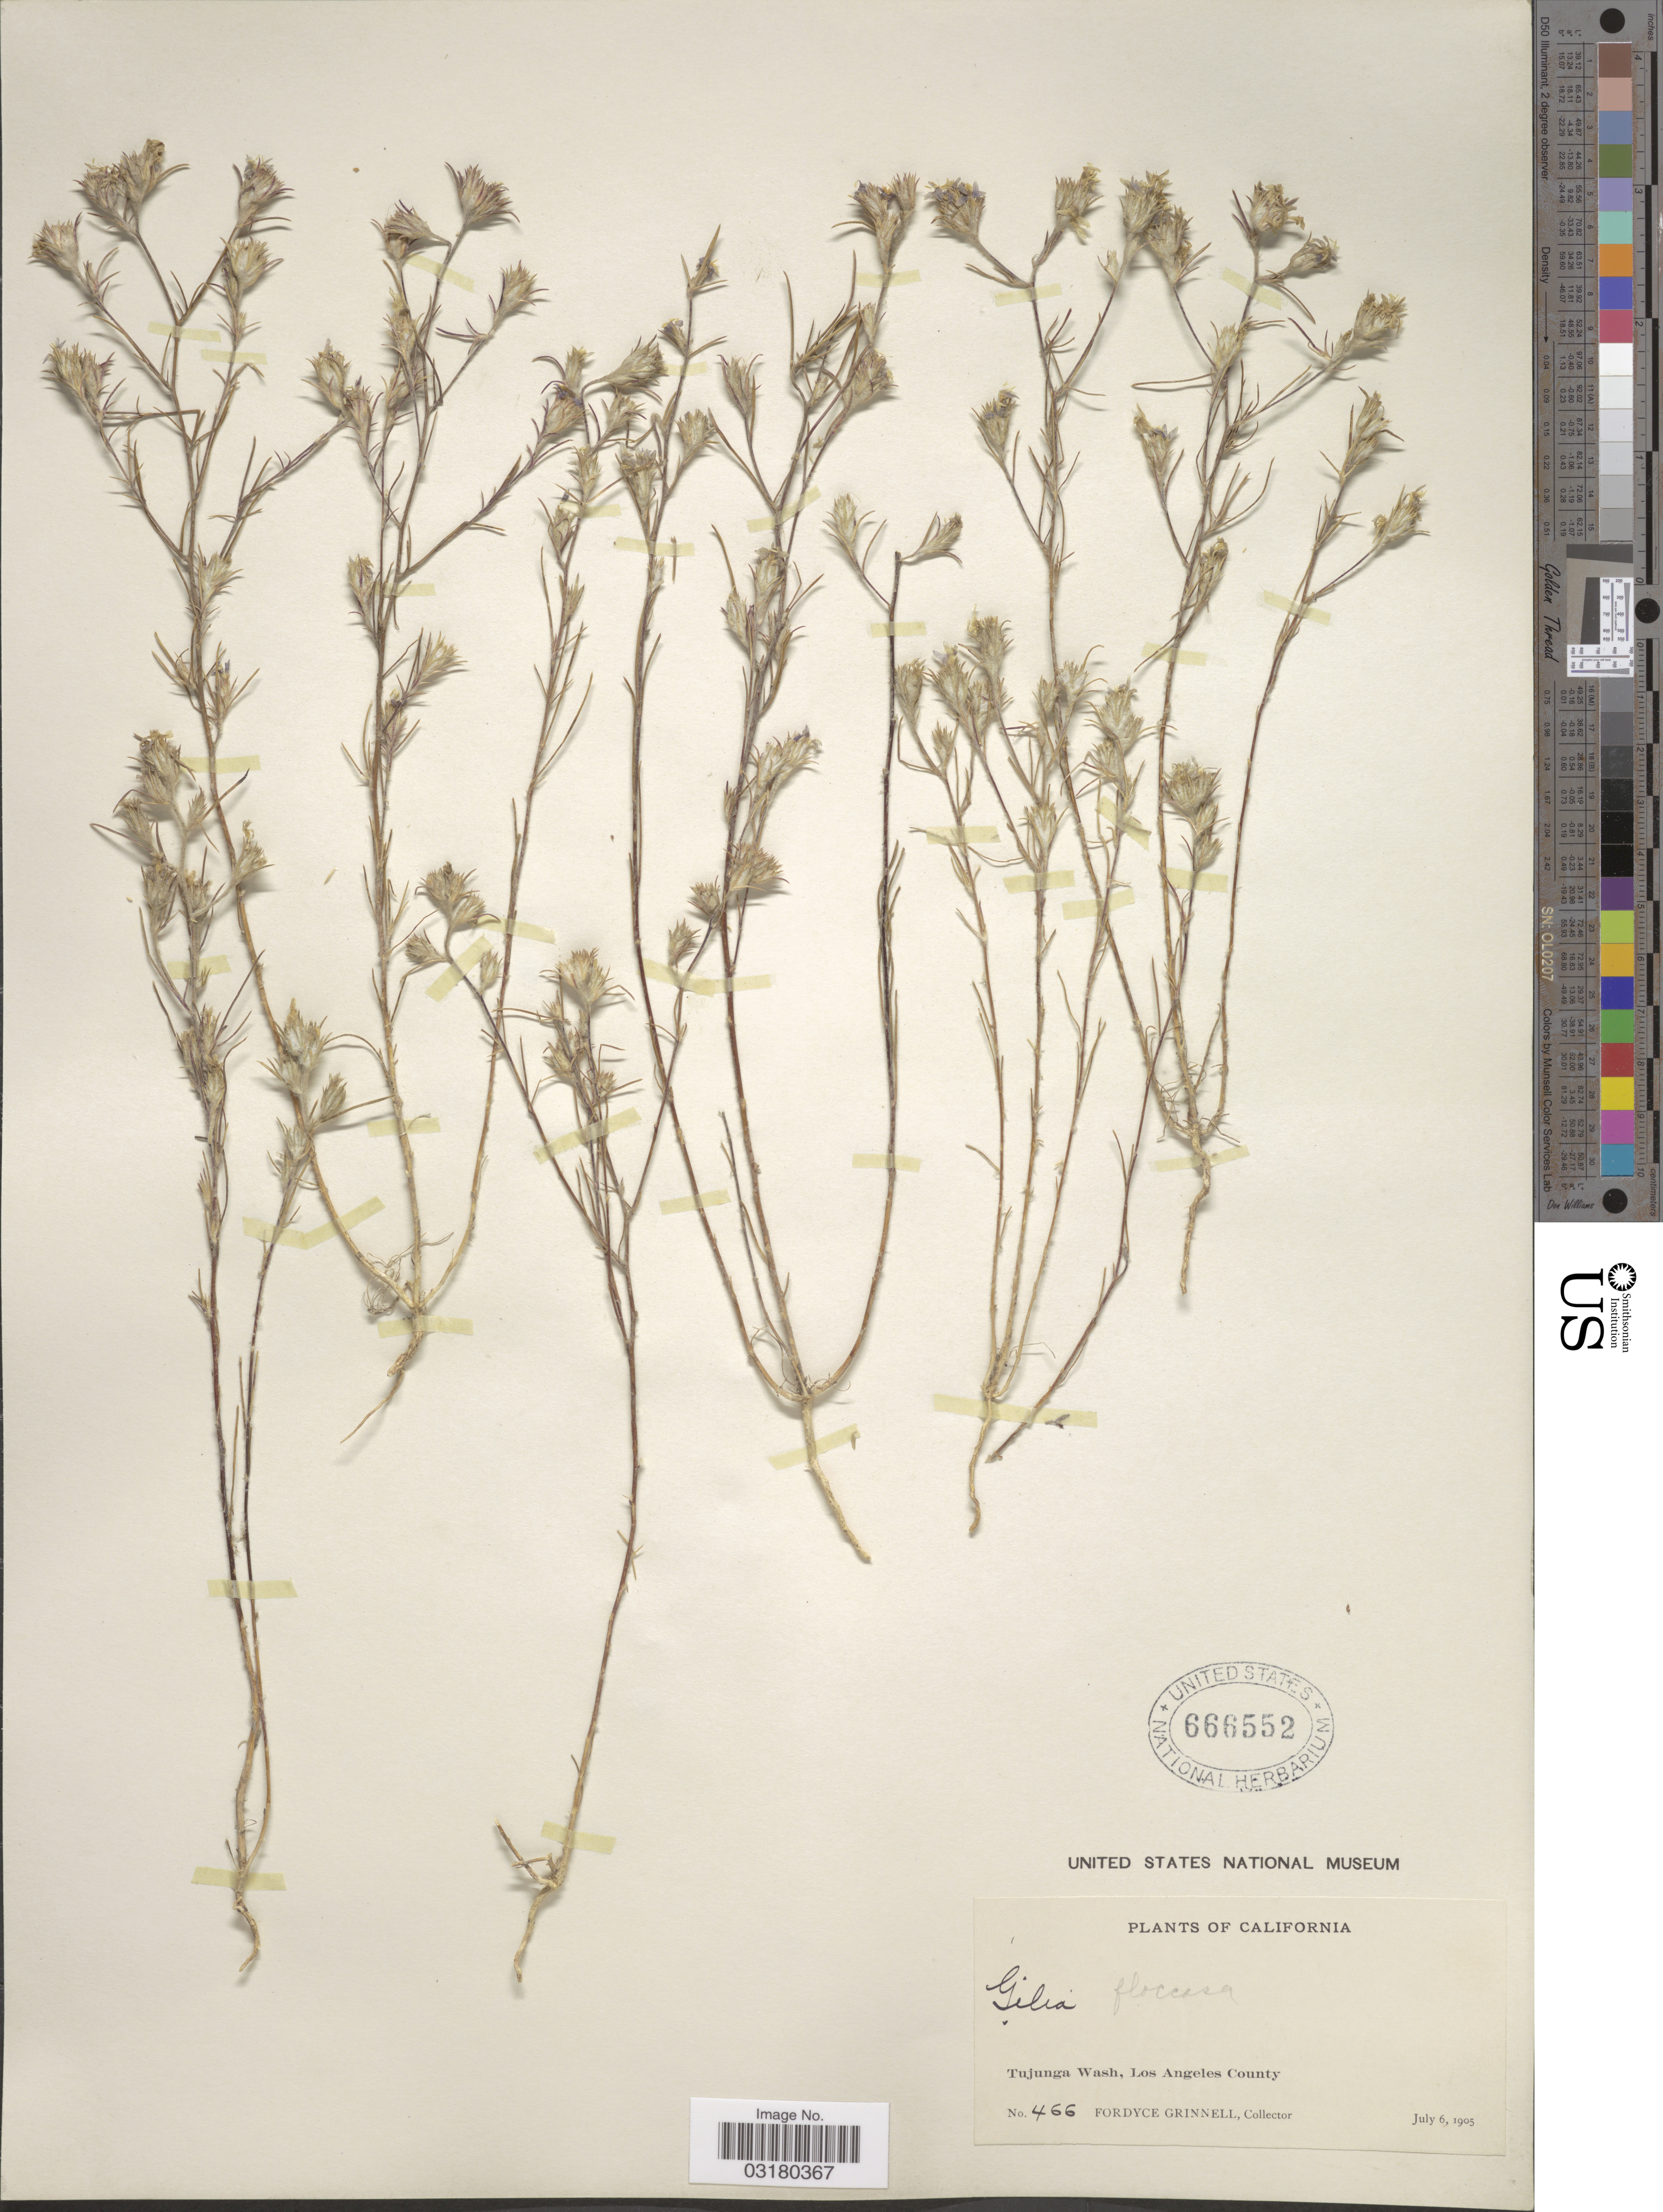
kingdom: Plantae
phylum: Tracheophyta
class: Magnoliopsida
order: Ericales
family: Polemoniaceae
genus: Eriastrum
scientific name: Eriastrum sp.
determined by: Strong, Mark T., (BOT), Smithsonian Institution - National Museum of Natural History (UNITED STATES)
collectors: F. Grinnell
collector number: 466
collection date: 1905-07-06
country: United States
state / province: California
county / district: Los Angeles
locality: Tujunga Wash, Los Angeles County.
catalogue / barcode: US 666552